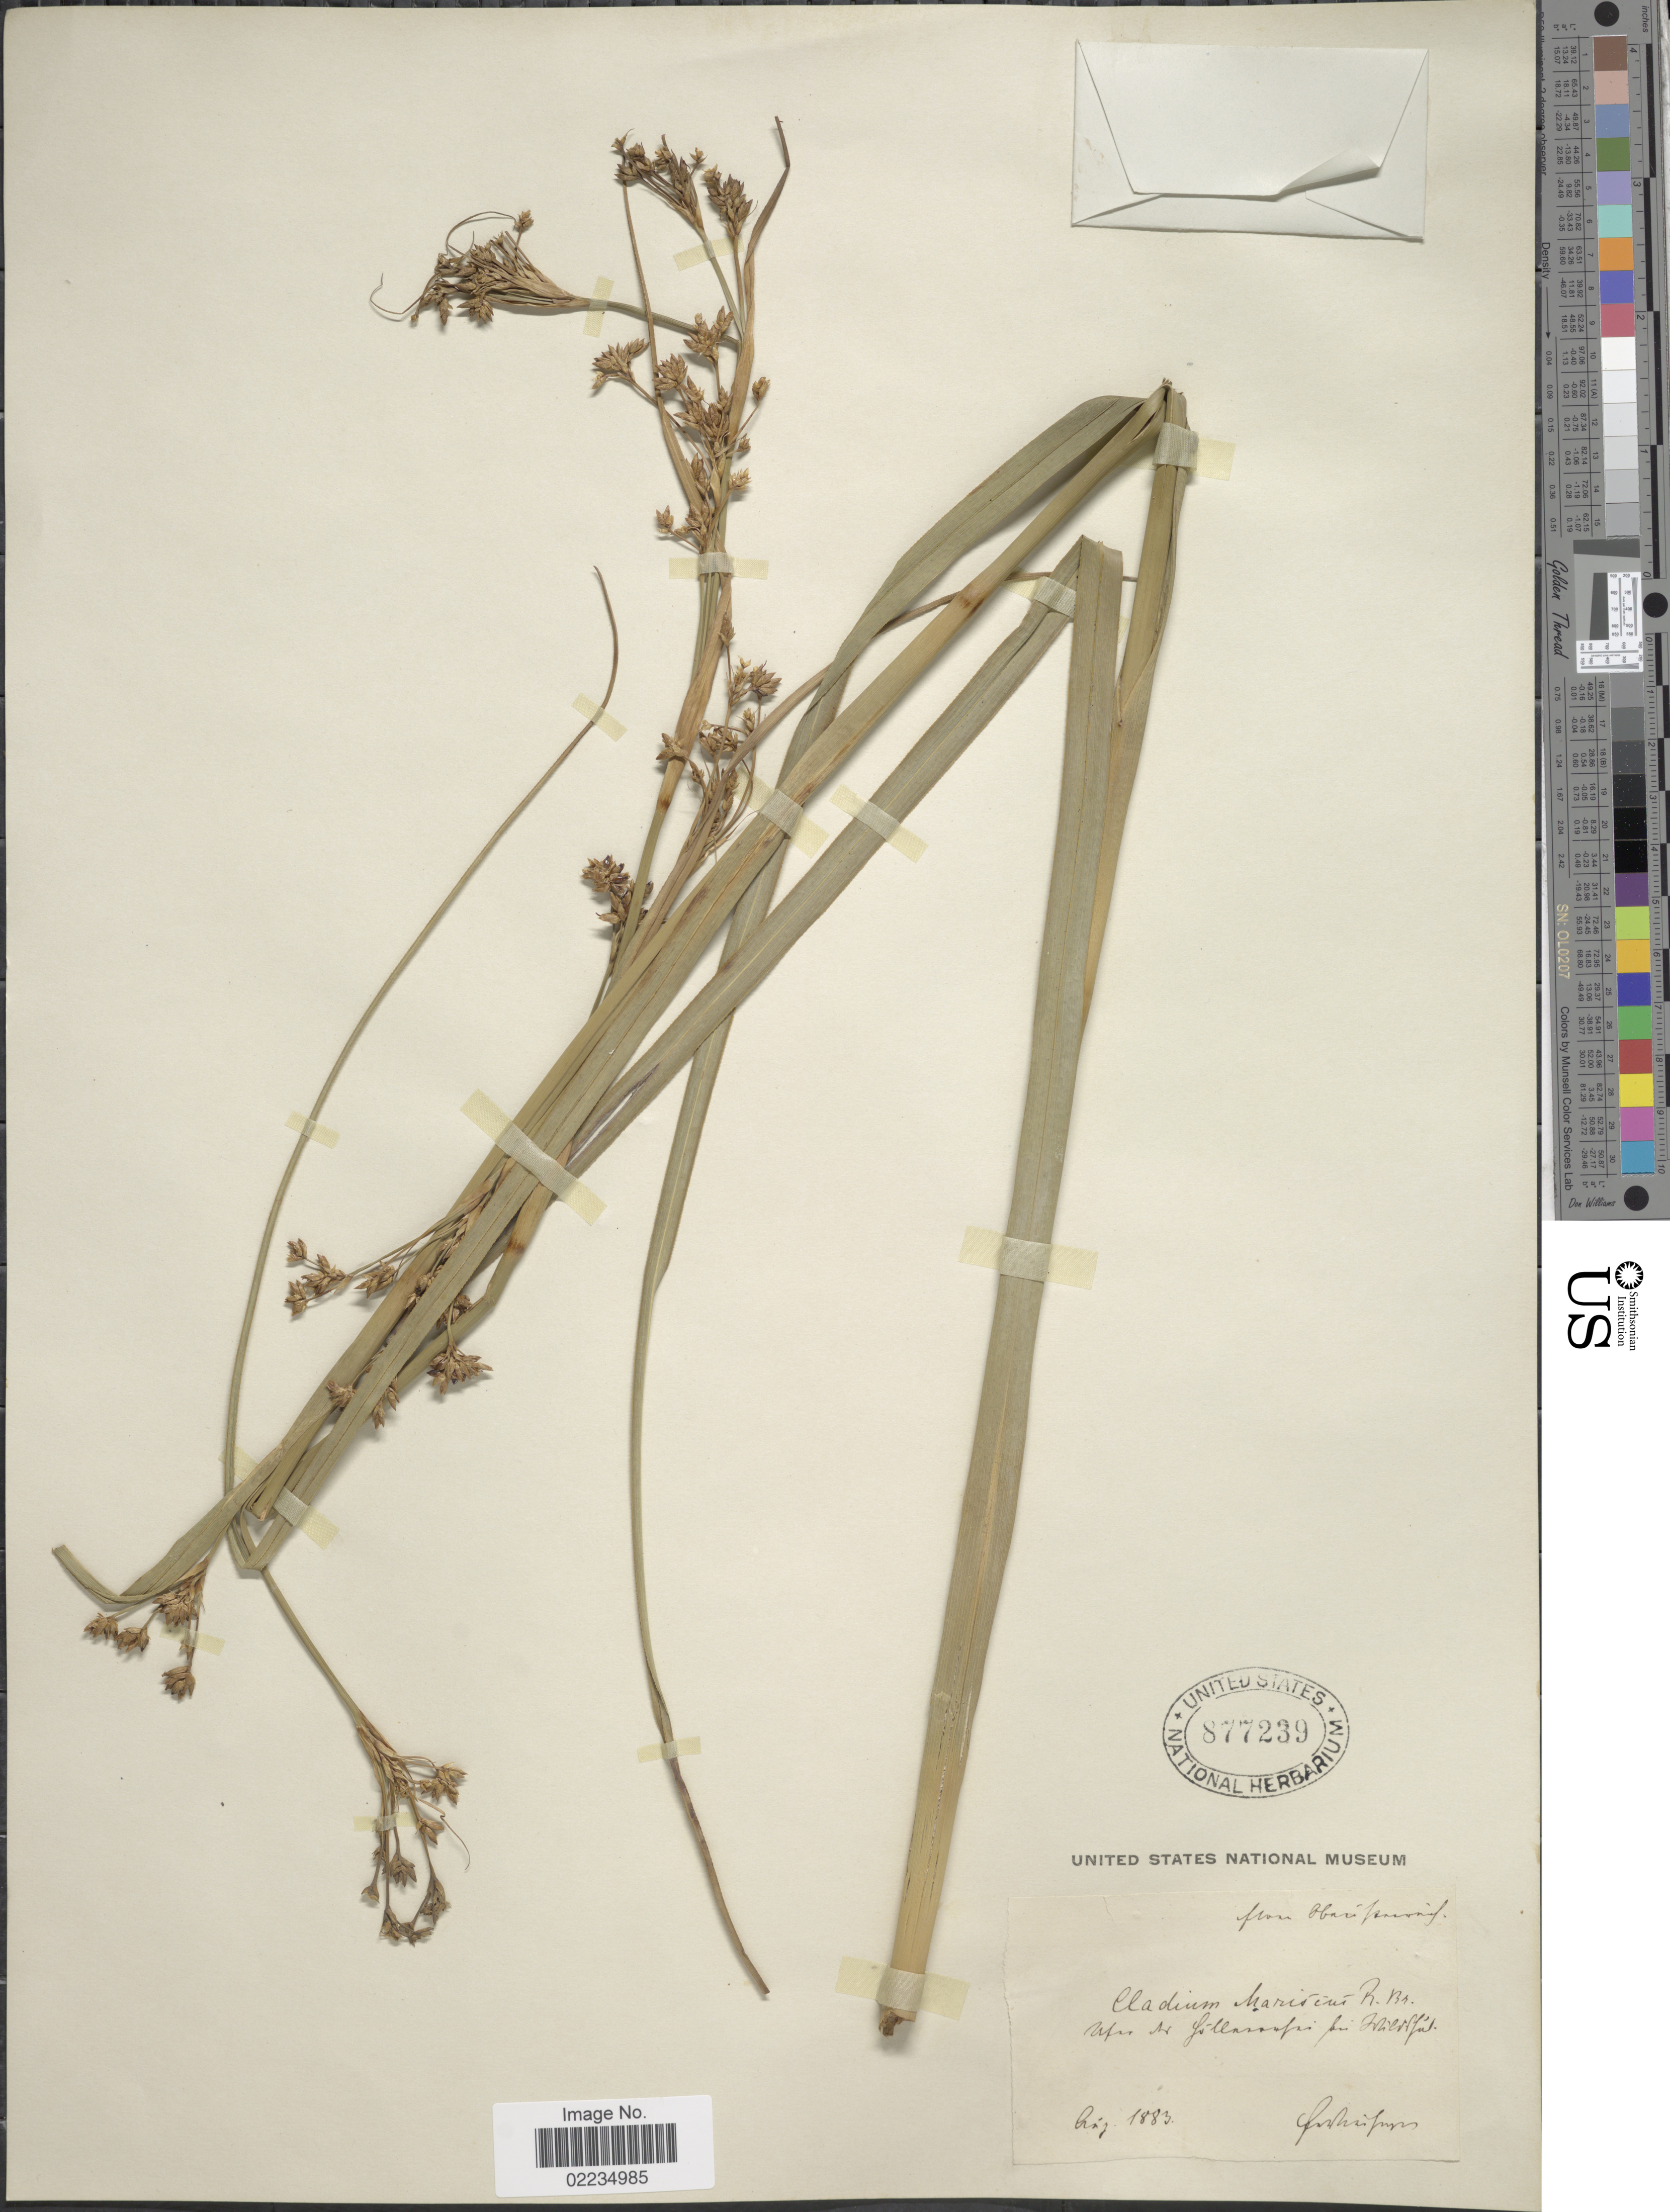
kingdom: Plantae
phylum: Tracheophyta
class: Liliopsida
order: Poales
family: Cyperaceae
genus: Cladium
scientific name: Cladium mariscus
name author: (L.) Pohl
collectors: F. Vierhapper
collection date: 1883-08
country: Austria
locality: [Flora Oberösterreich. Ufer am Höllerersee bei Wildshut.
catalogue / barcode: US 877239